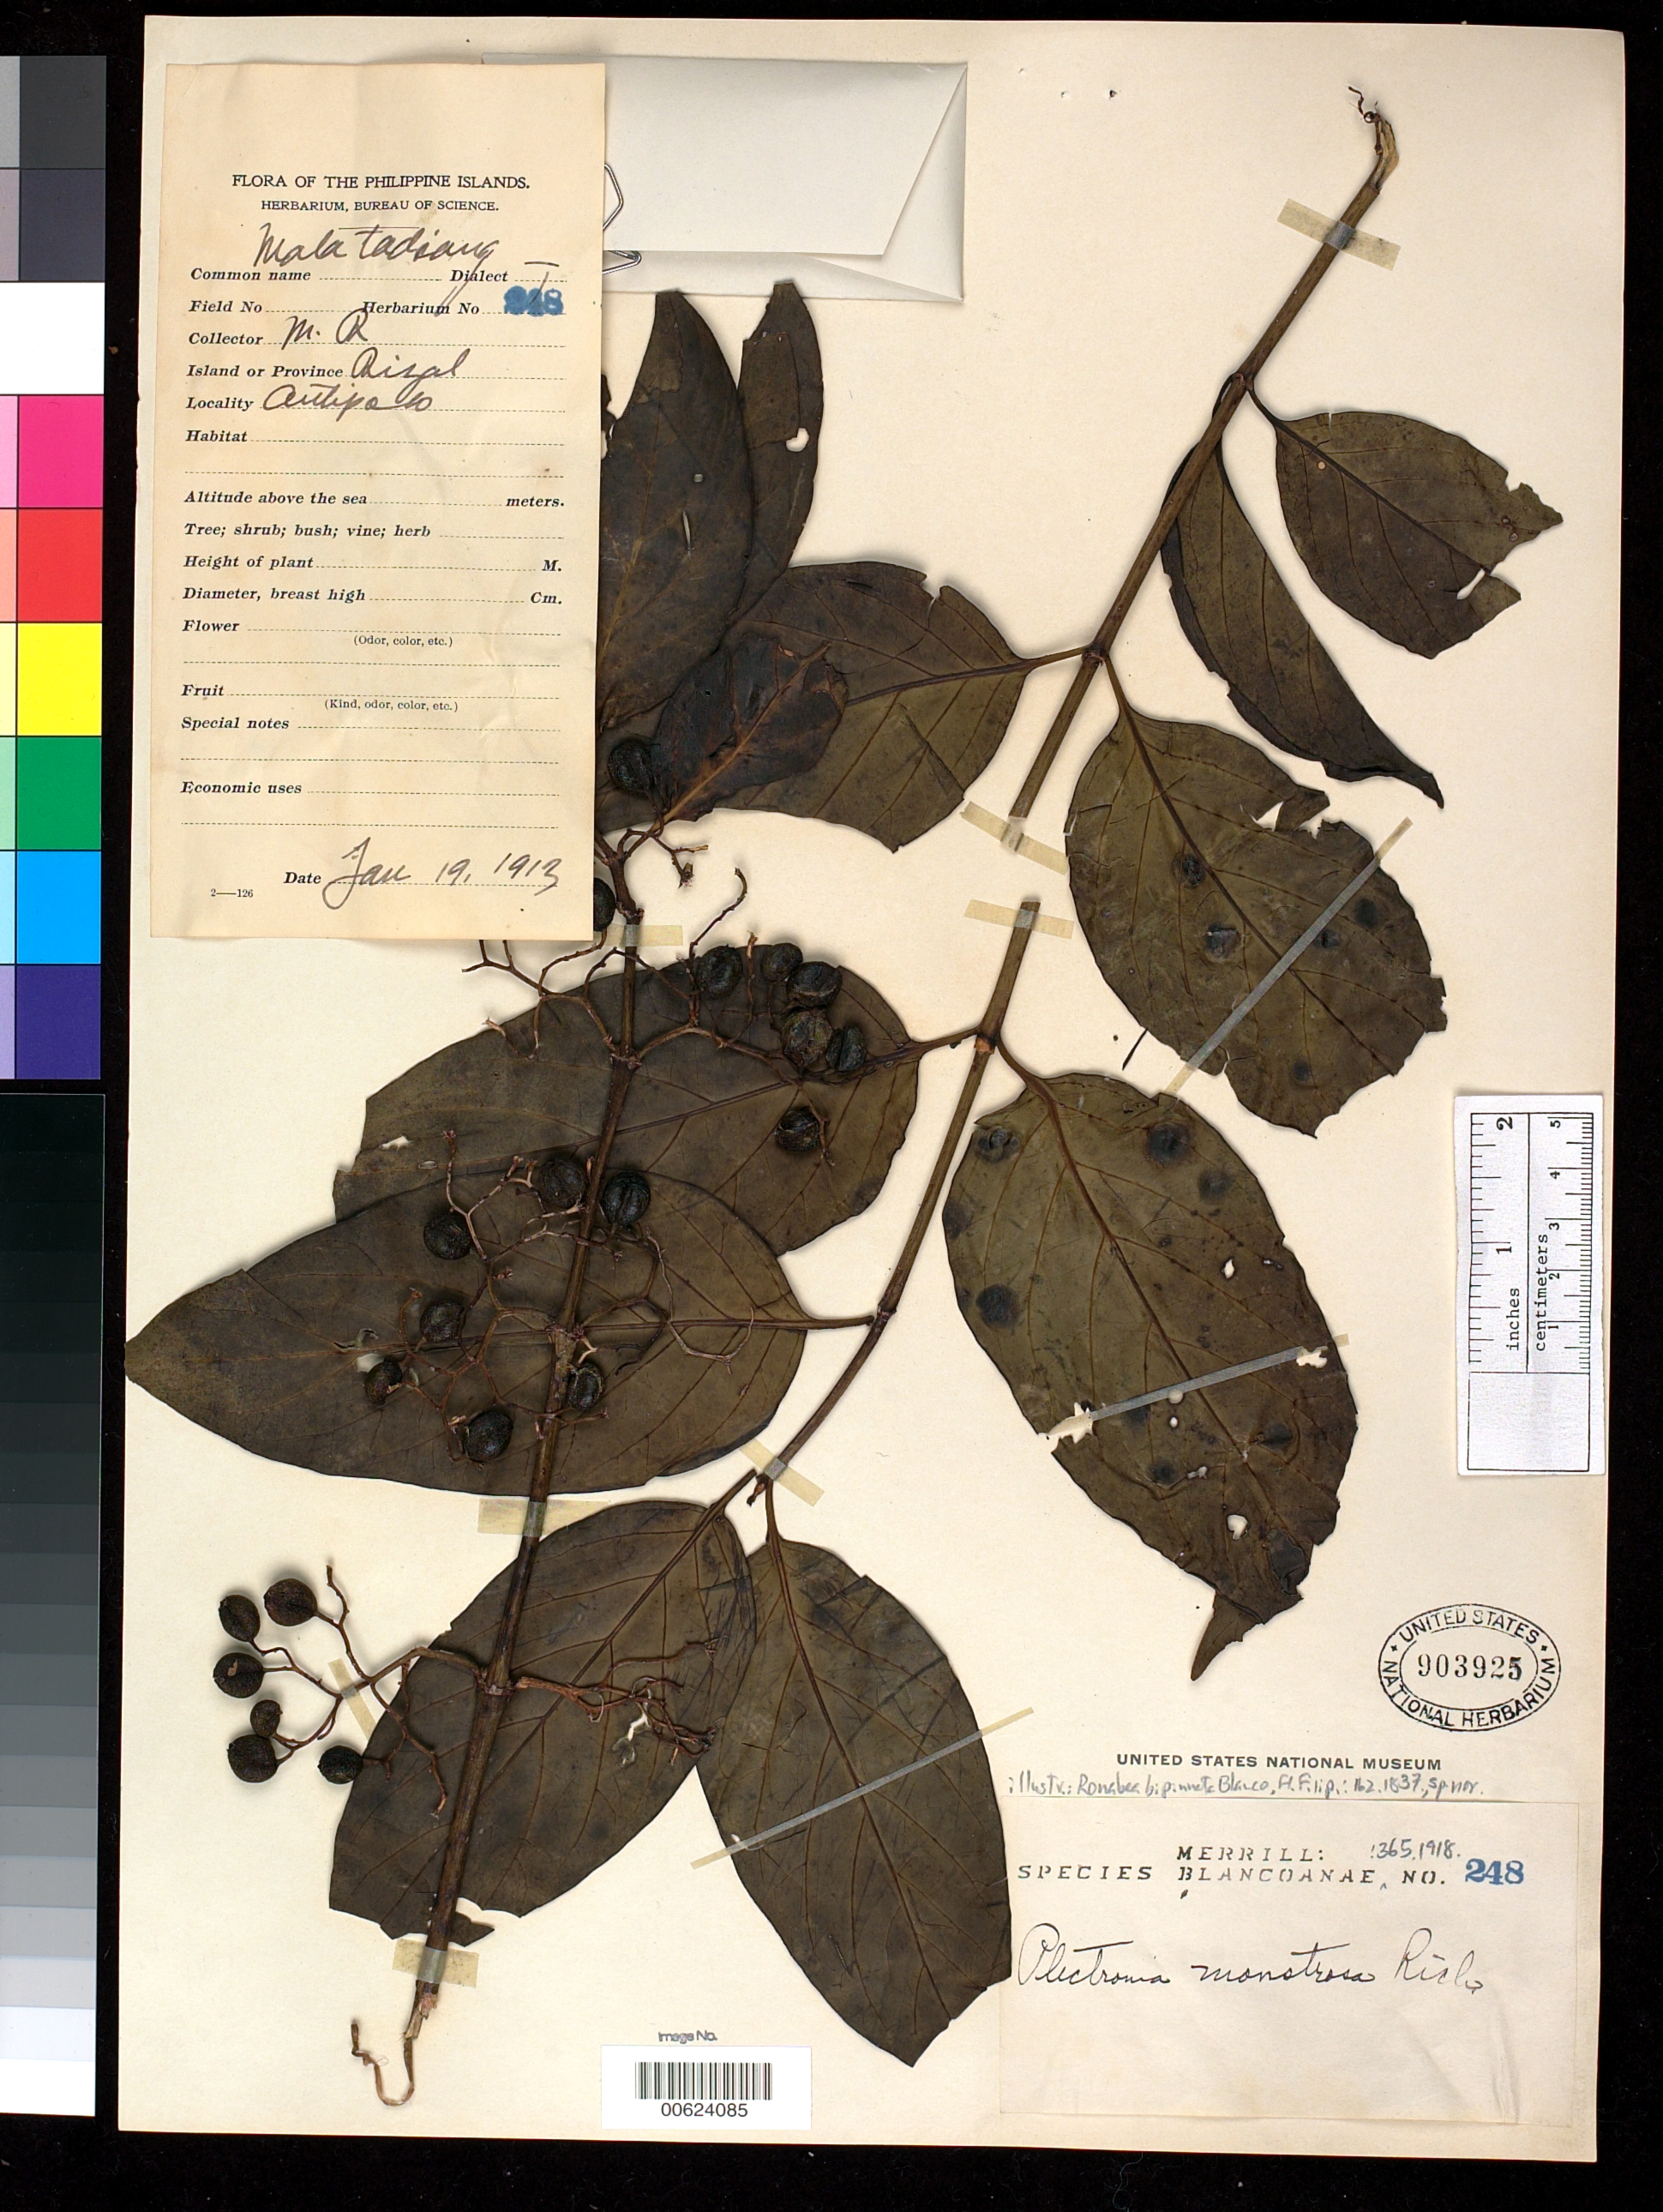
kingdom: Plantae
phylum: Tracheophyta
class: Magnoliopsida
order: Gentianales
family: Rubiaceae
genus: Ronabea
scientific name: Ronabea bipinnata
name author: Blanco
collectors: M. Ramos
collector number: Sp. Blancoan. 0248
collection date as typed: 19 Jan 1913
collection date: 1913-01-19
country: Philippines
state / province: Calabarzon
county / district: Rizal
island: Luzon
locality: Antipolo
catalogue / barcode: US 903925